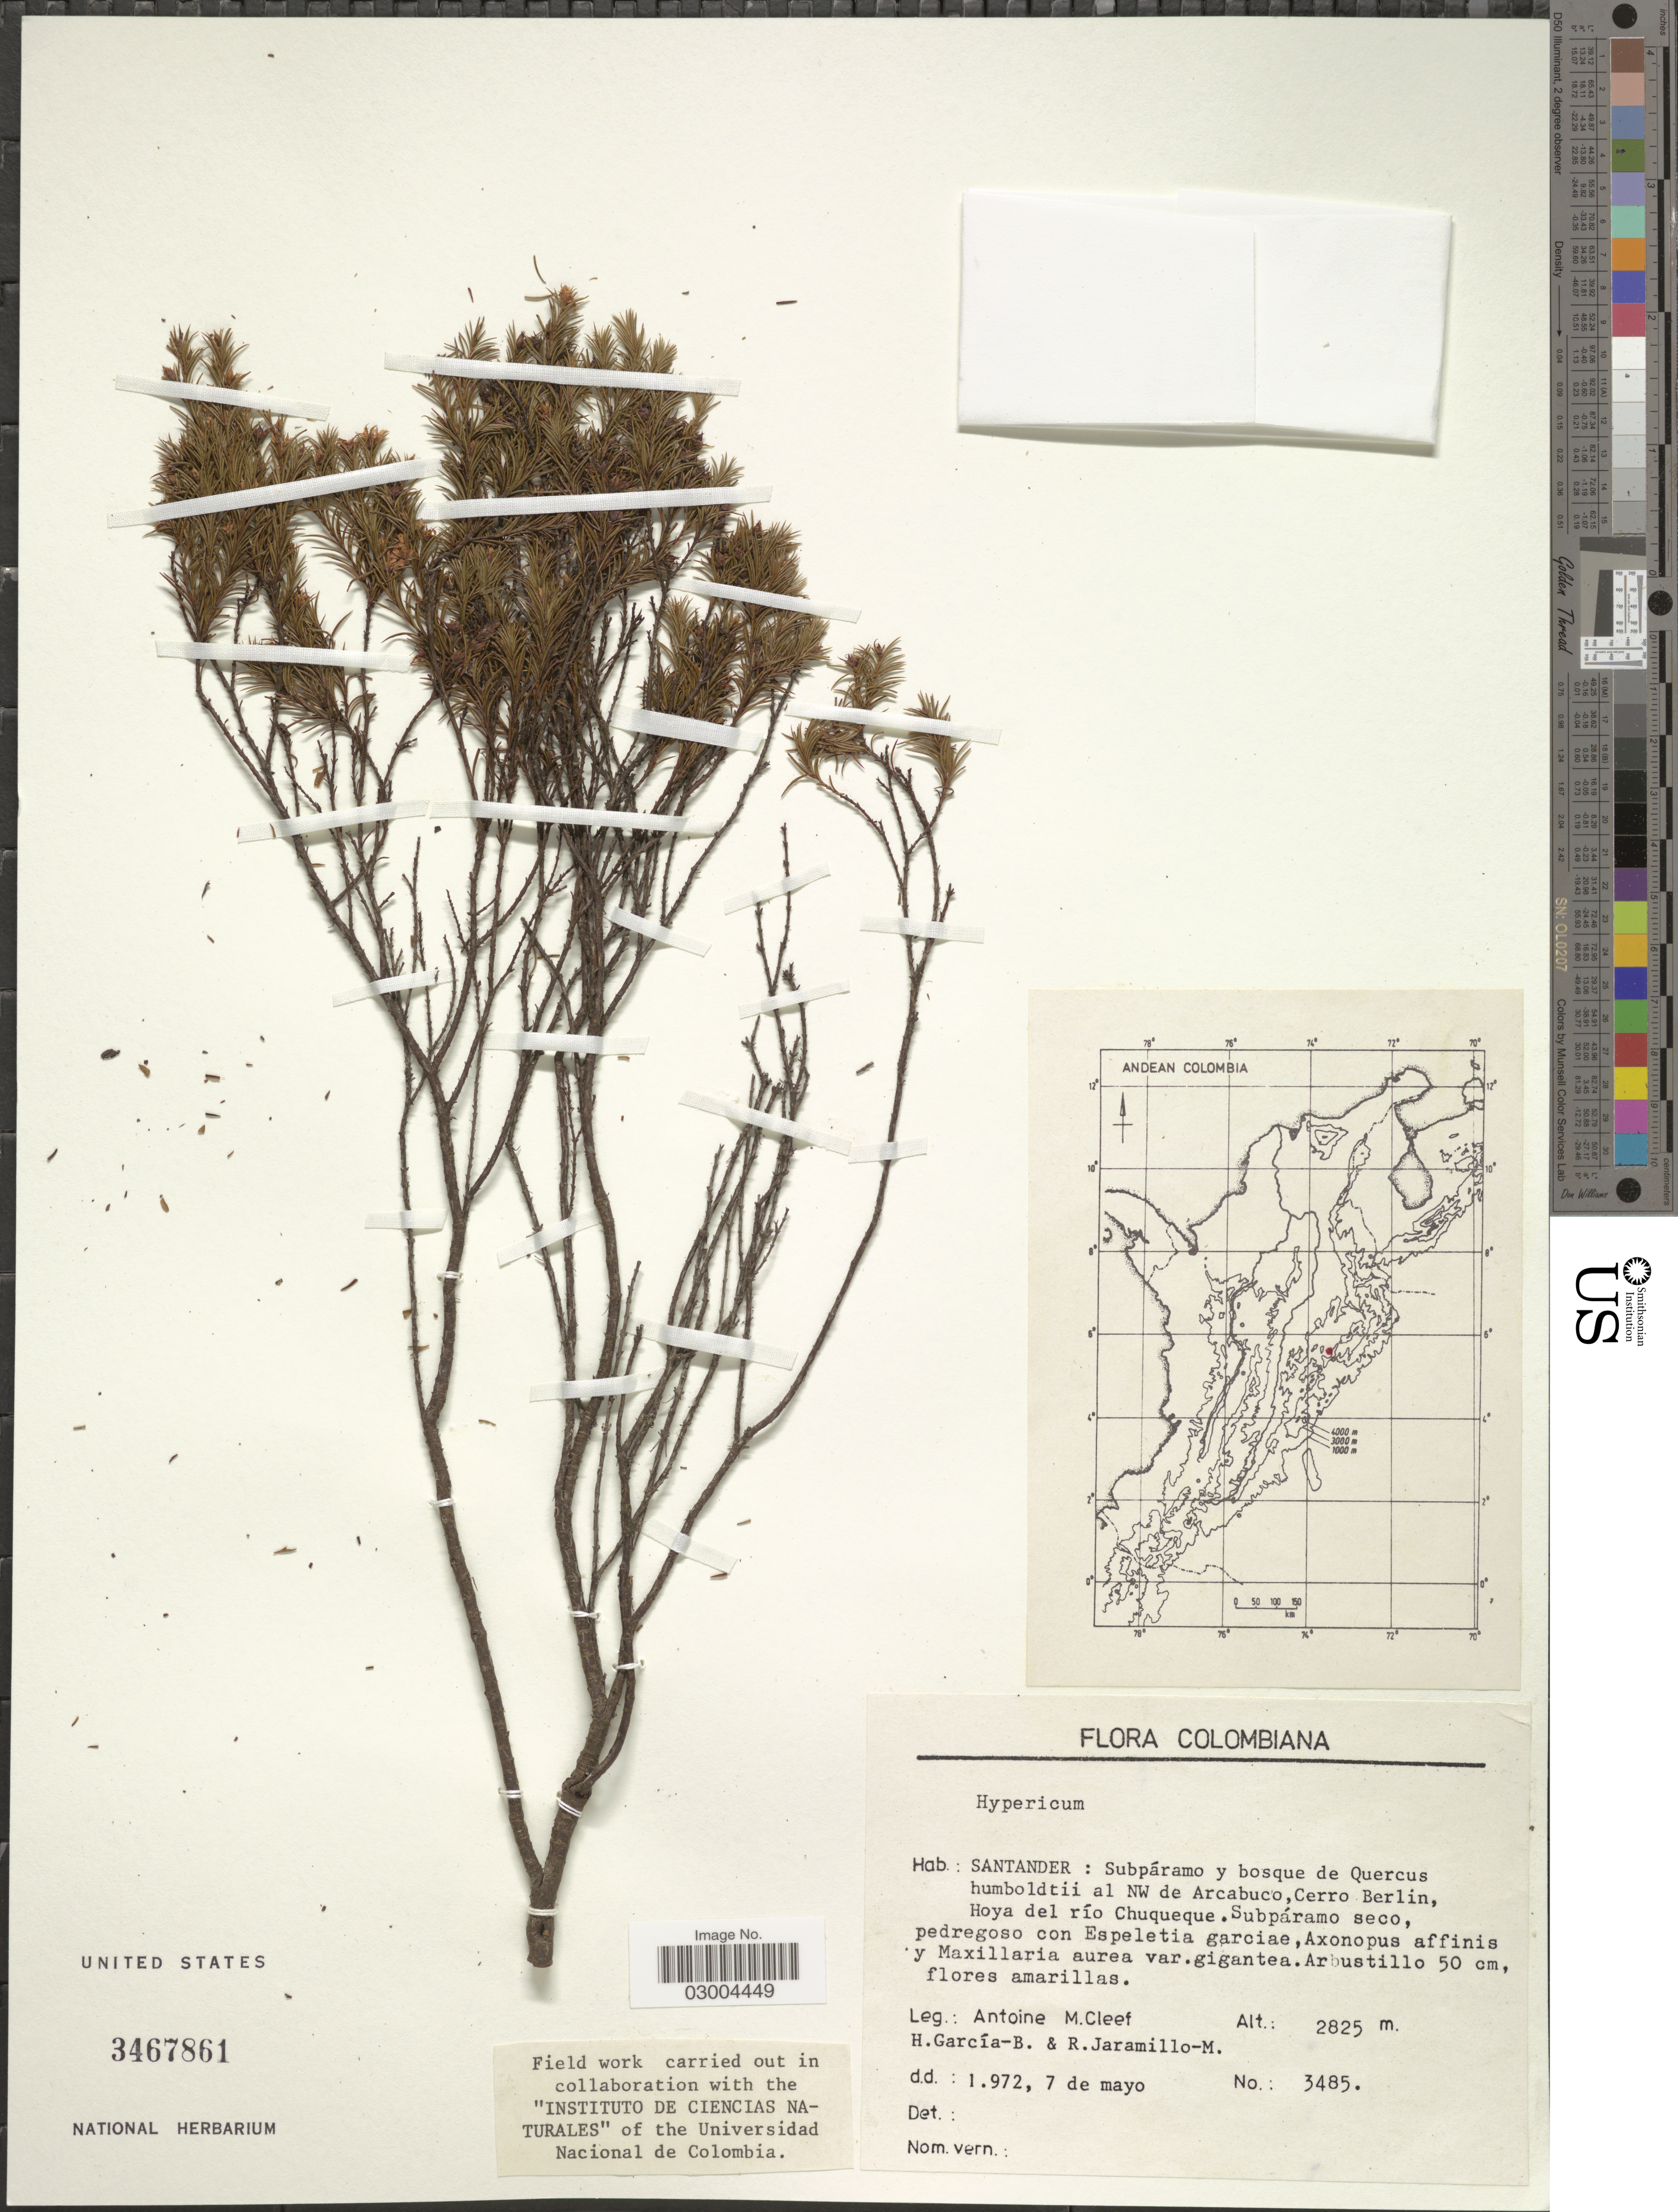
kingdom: Plantae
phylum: Tracheophyta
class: Magnoliopsida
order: Malpighiales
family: Hypericaceae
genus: Hypericum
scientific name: Hypericum sp.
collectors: A. M. Cleef, H. García B. & R. Jaramillo M.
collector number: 3485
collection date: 1972-05-07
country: Colombia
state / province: Santander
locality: Subpáramo y bosque de Quercus humboldtii al NW de Arcabuco, Cerro Berlin, Hoya del río Chuqueque.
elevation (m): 2825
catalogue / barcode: US 3467861